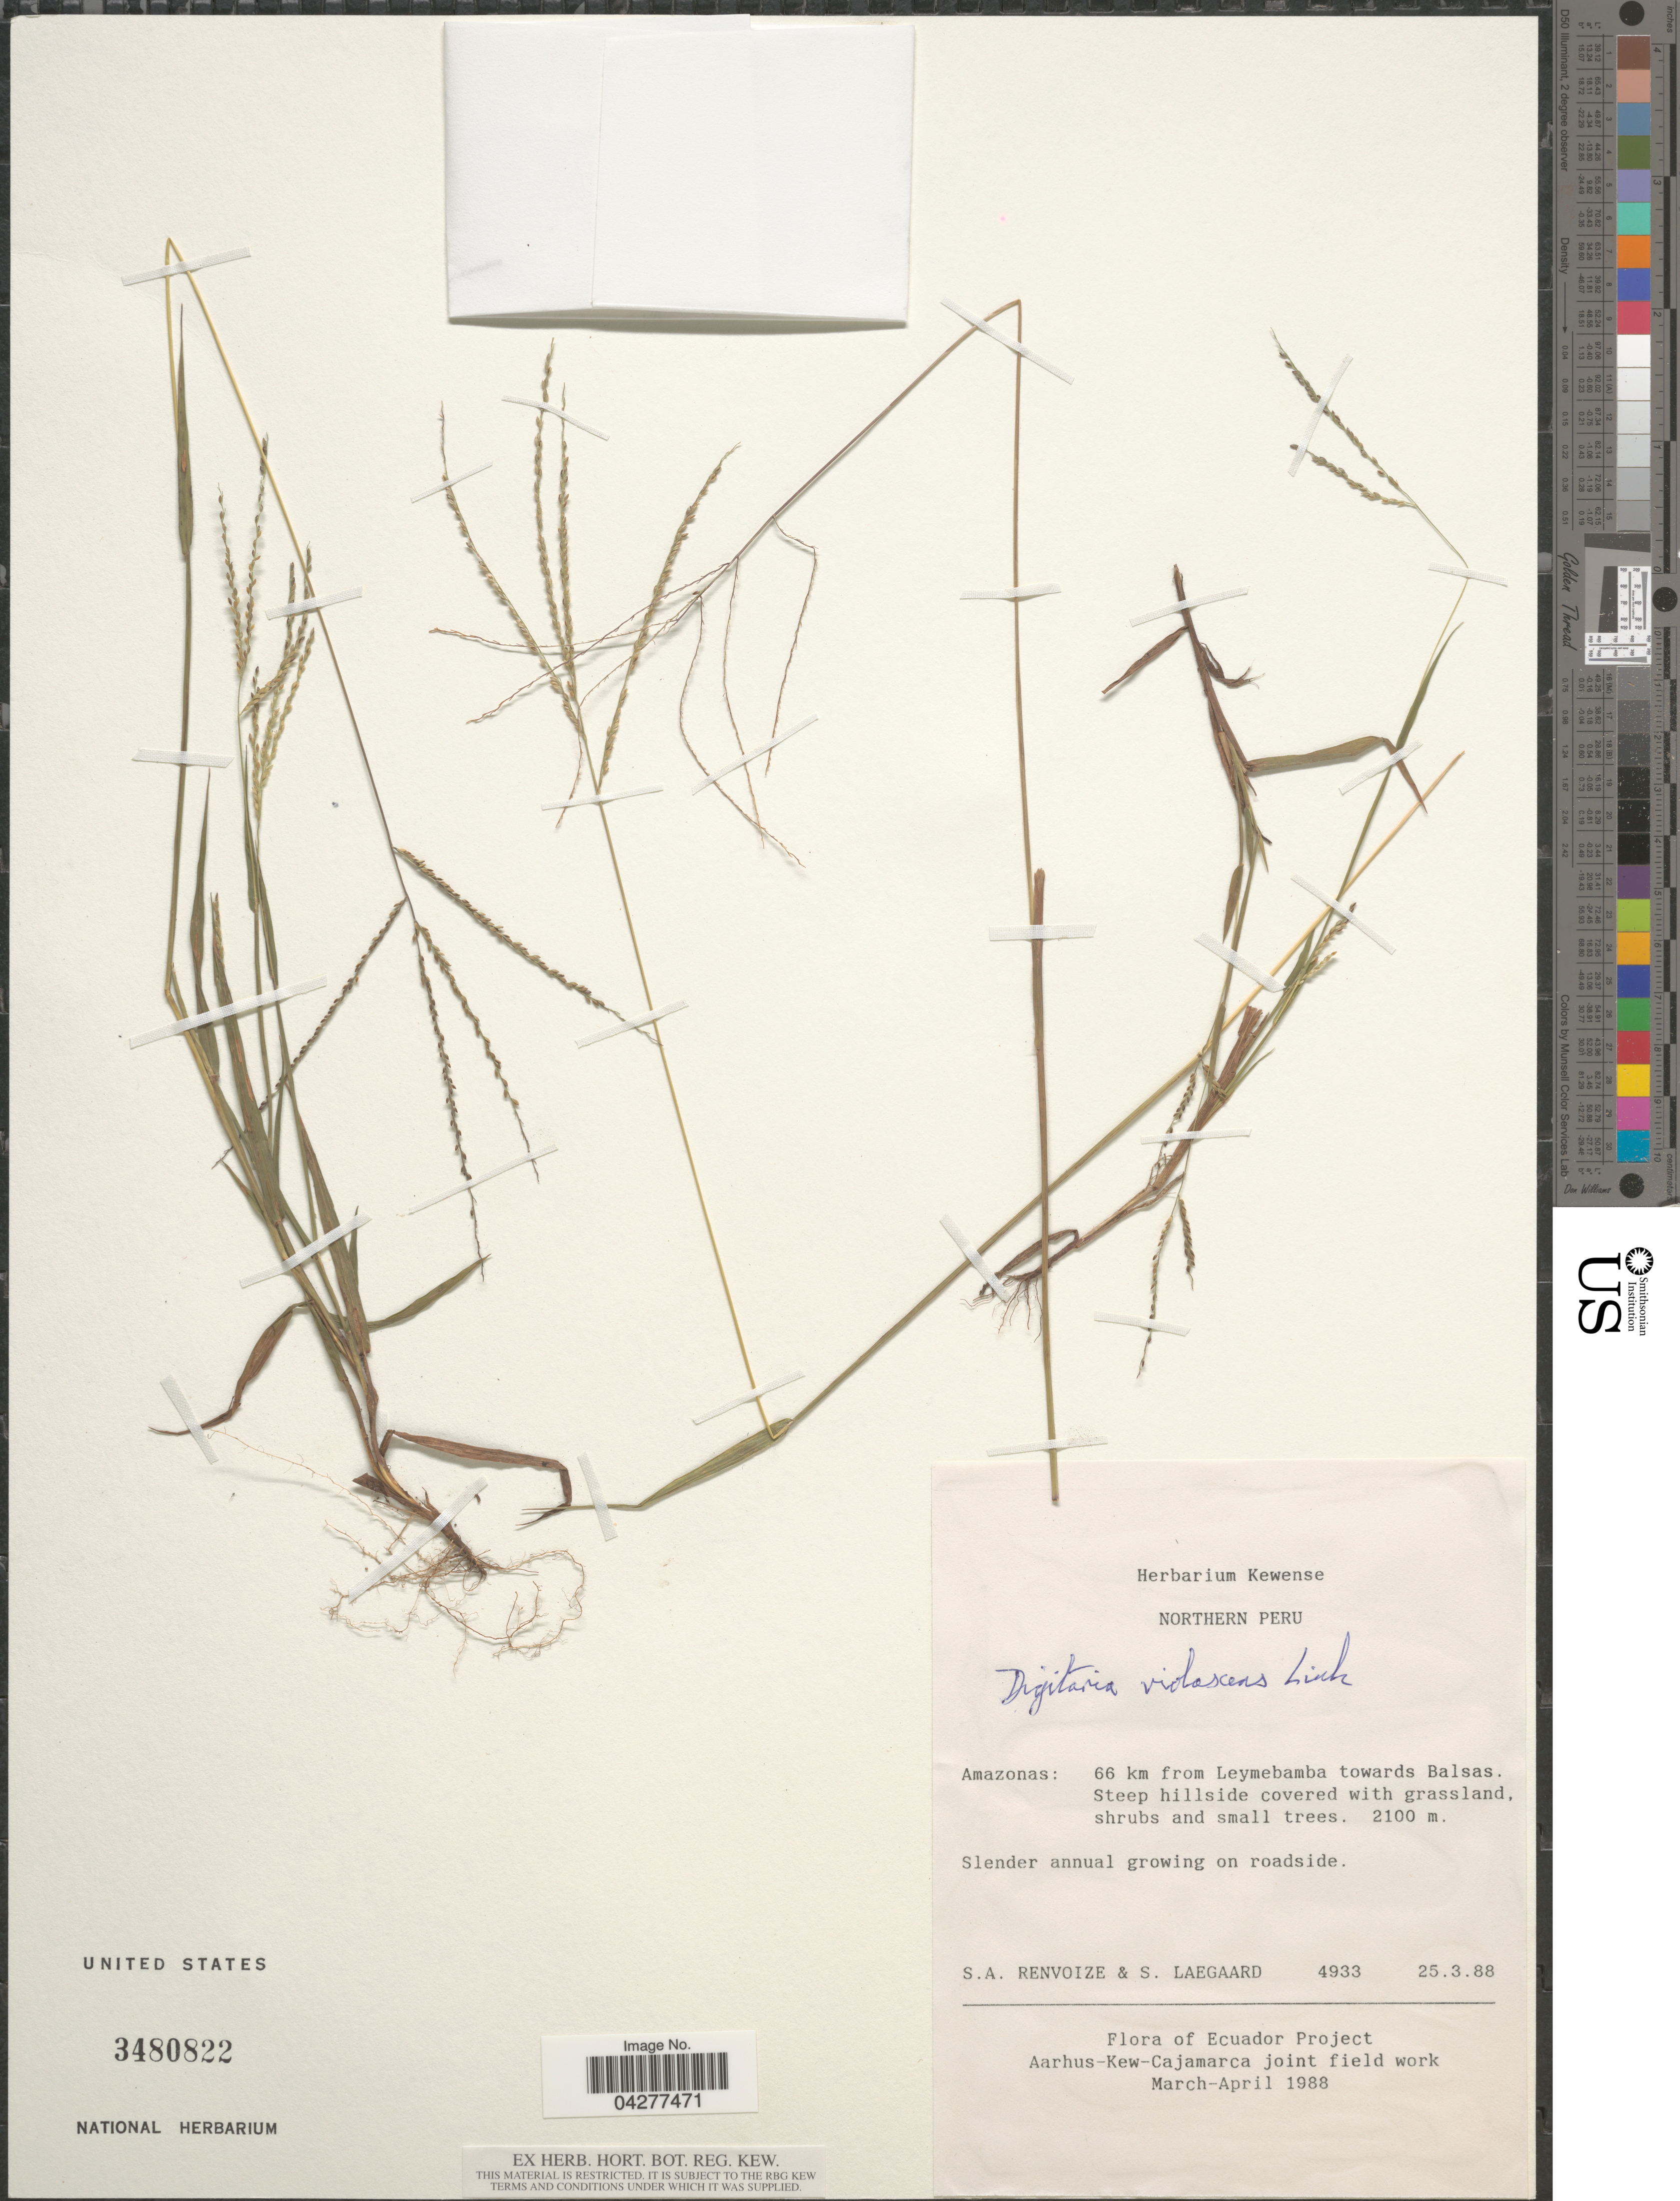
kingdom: Plantae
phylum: Tracheophyta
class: Liliopsida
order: Poales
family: Poaceae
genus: Digitaria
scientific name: Digitaria violascens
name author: Link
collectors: S. A. Renvoize & S. Lægaard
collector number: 4933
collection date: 1988-03-25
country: Peru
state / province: Amazonas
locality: Northern Peru. 66 km from Leymebamba towards Balsas. Steep hillside covered with grassland. On roadside. Aarhus-Kew-Cajamarca joing field work March-April 1988 [unsure placement].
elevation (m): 2100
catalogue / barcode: US 3480822